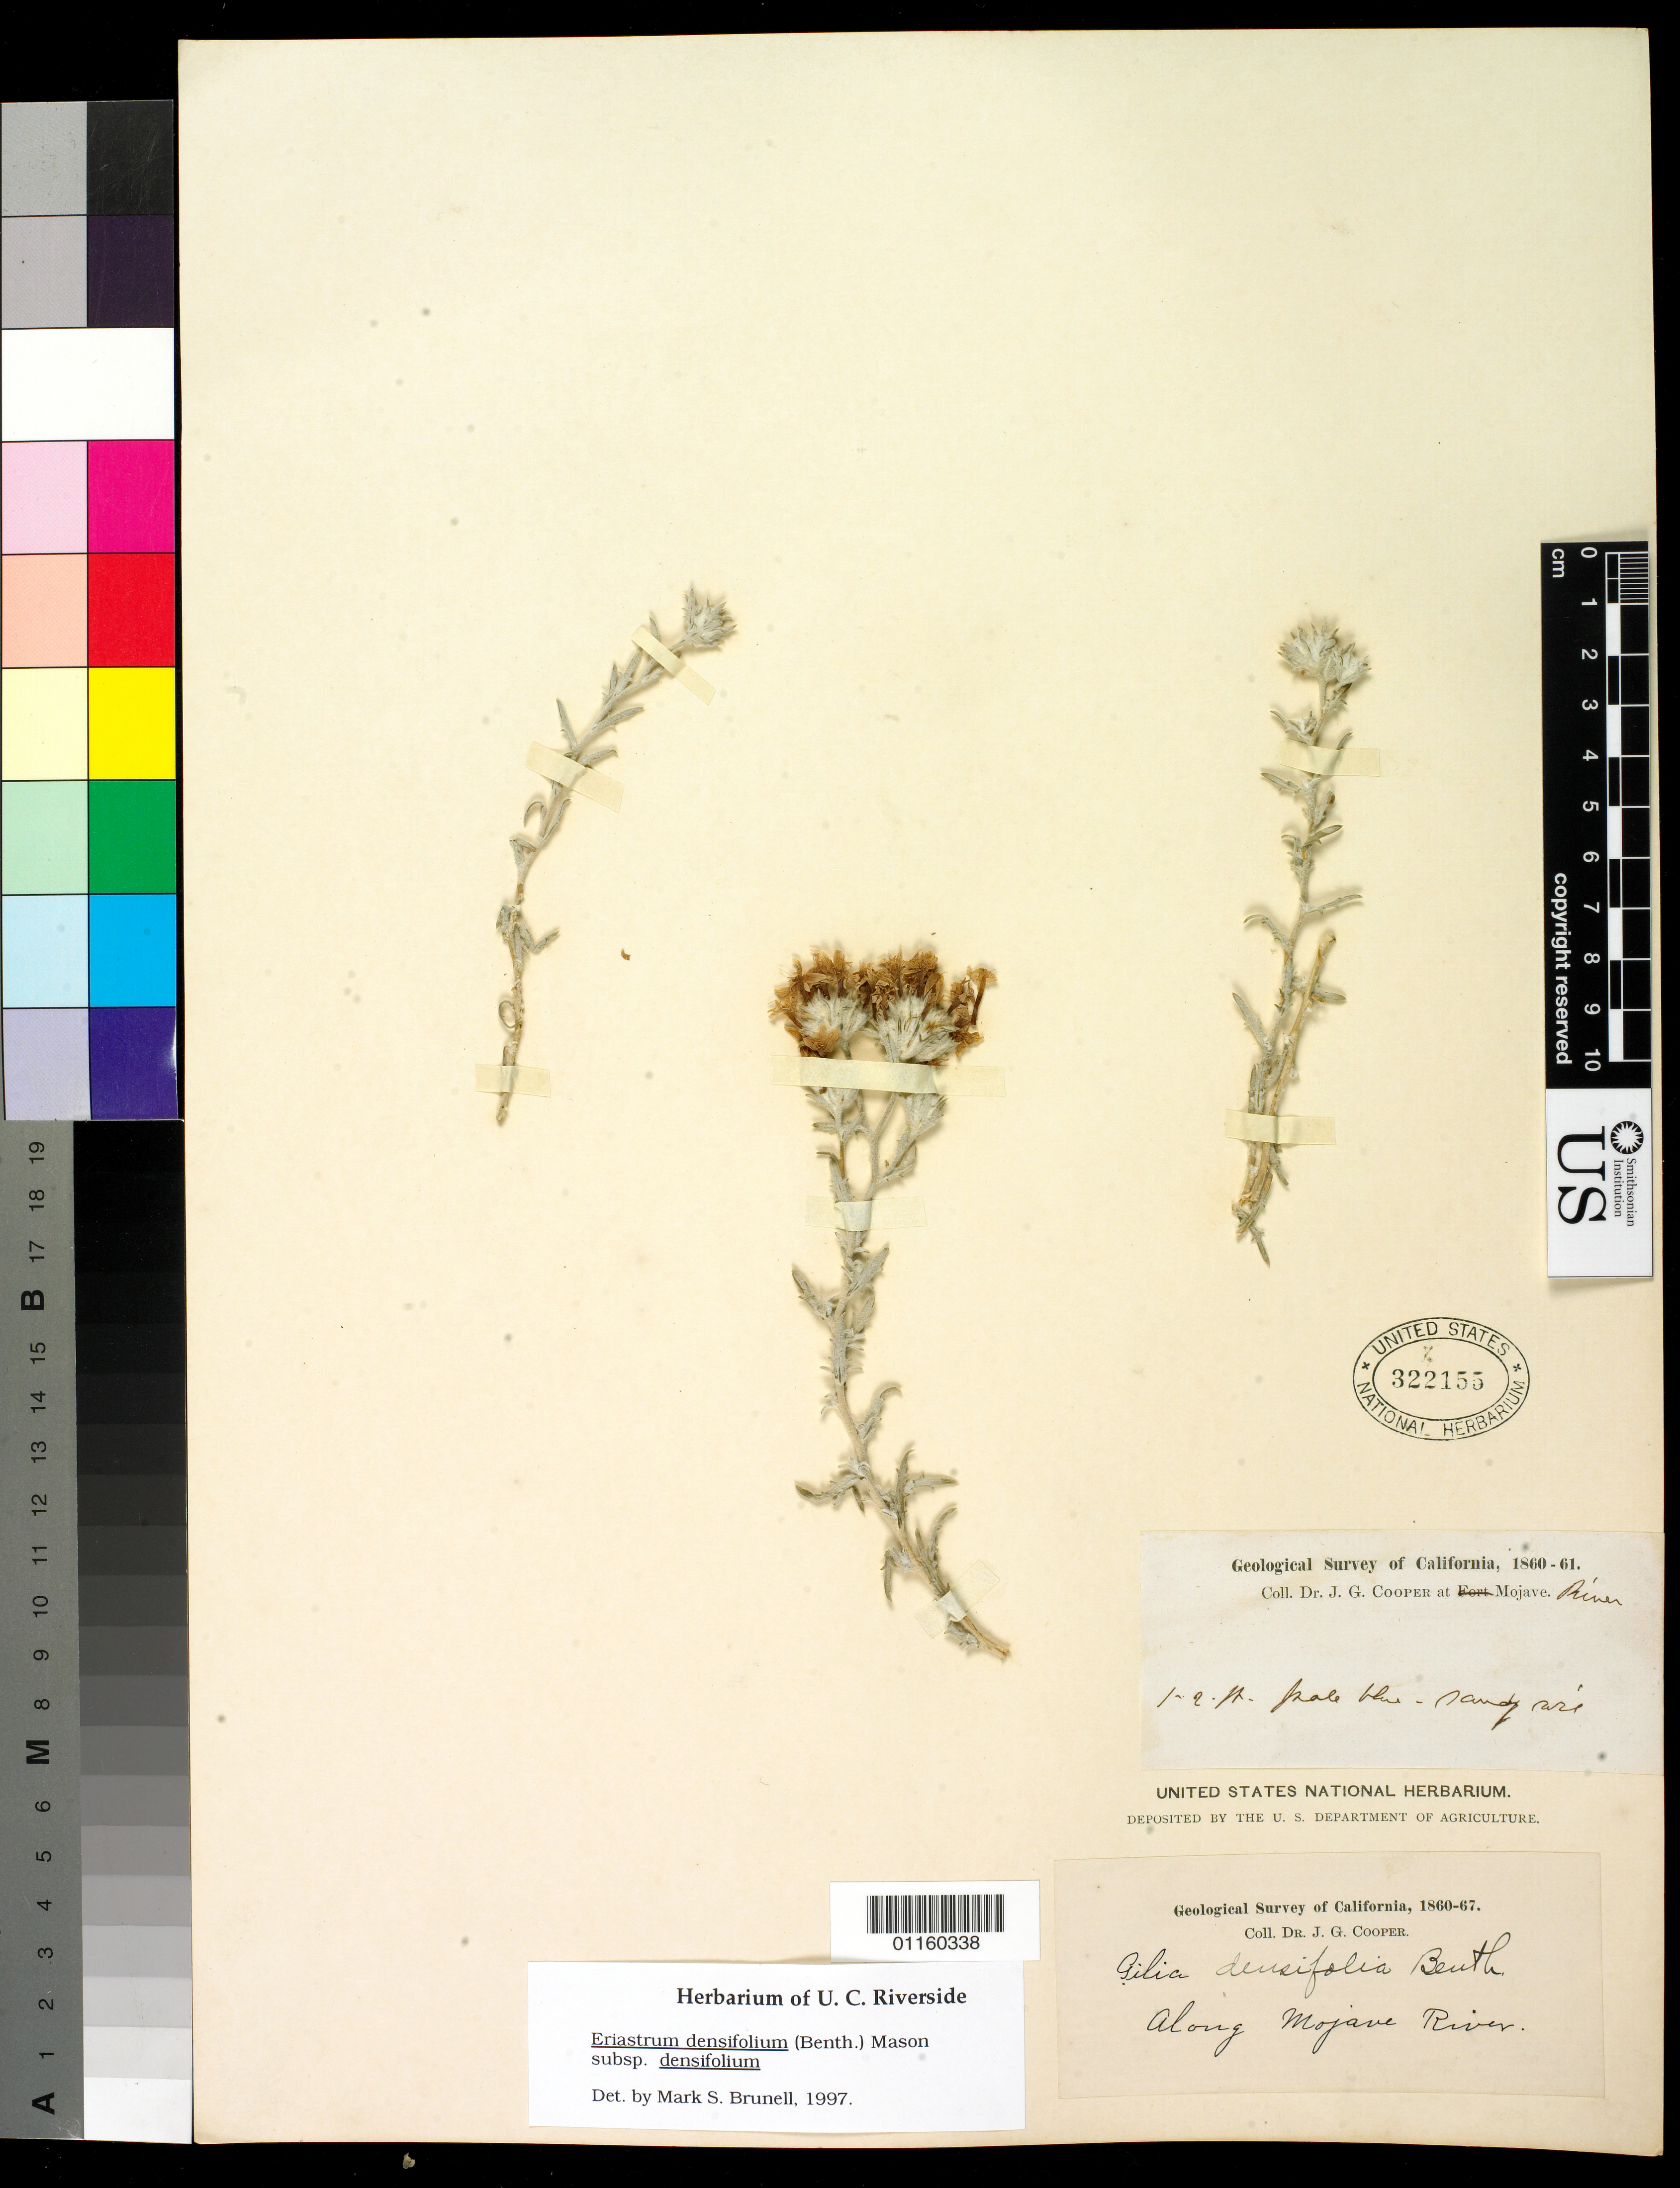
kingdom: Plantae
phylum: Tracheophyta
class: Magnoliopsida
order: Ericales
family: Polemoniaceae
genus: Eriastrum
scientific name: Eriastrum densifolium subsp. densifolium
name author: (Benth.) H. Mason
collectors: J. G. Cooper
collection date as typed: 1860 to -- --- 1867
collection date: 1860/1867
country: United States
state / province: California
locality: along Mojave River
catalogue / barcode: US 322155